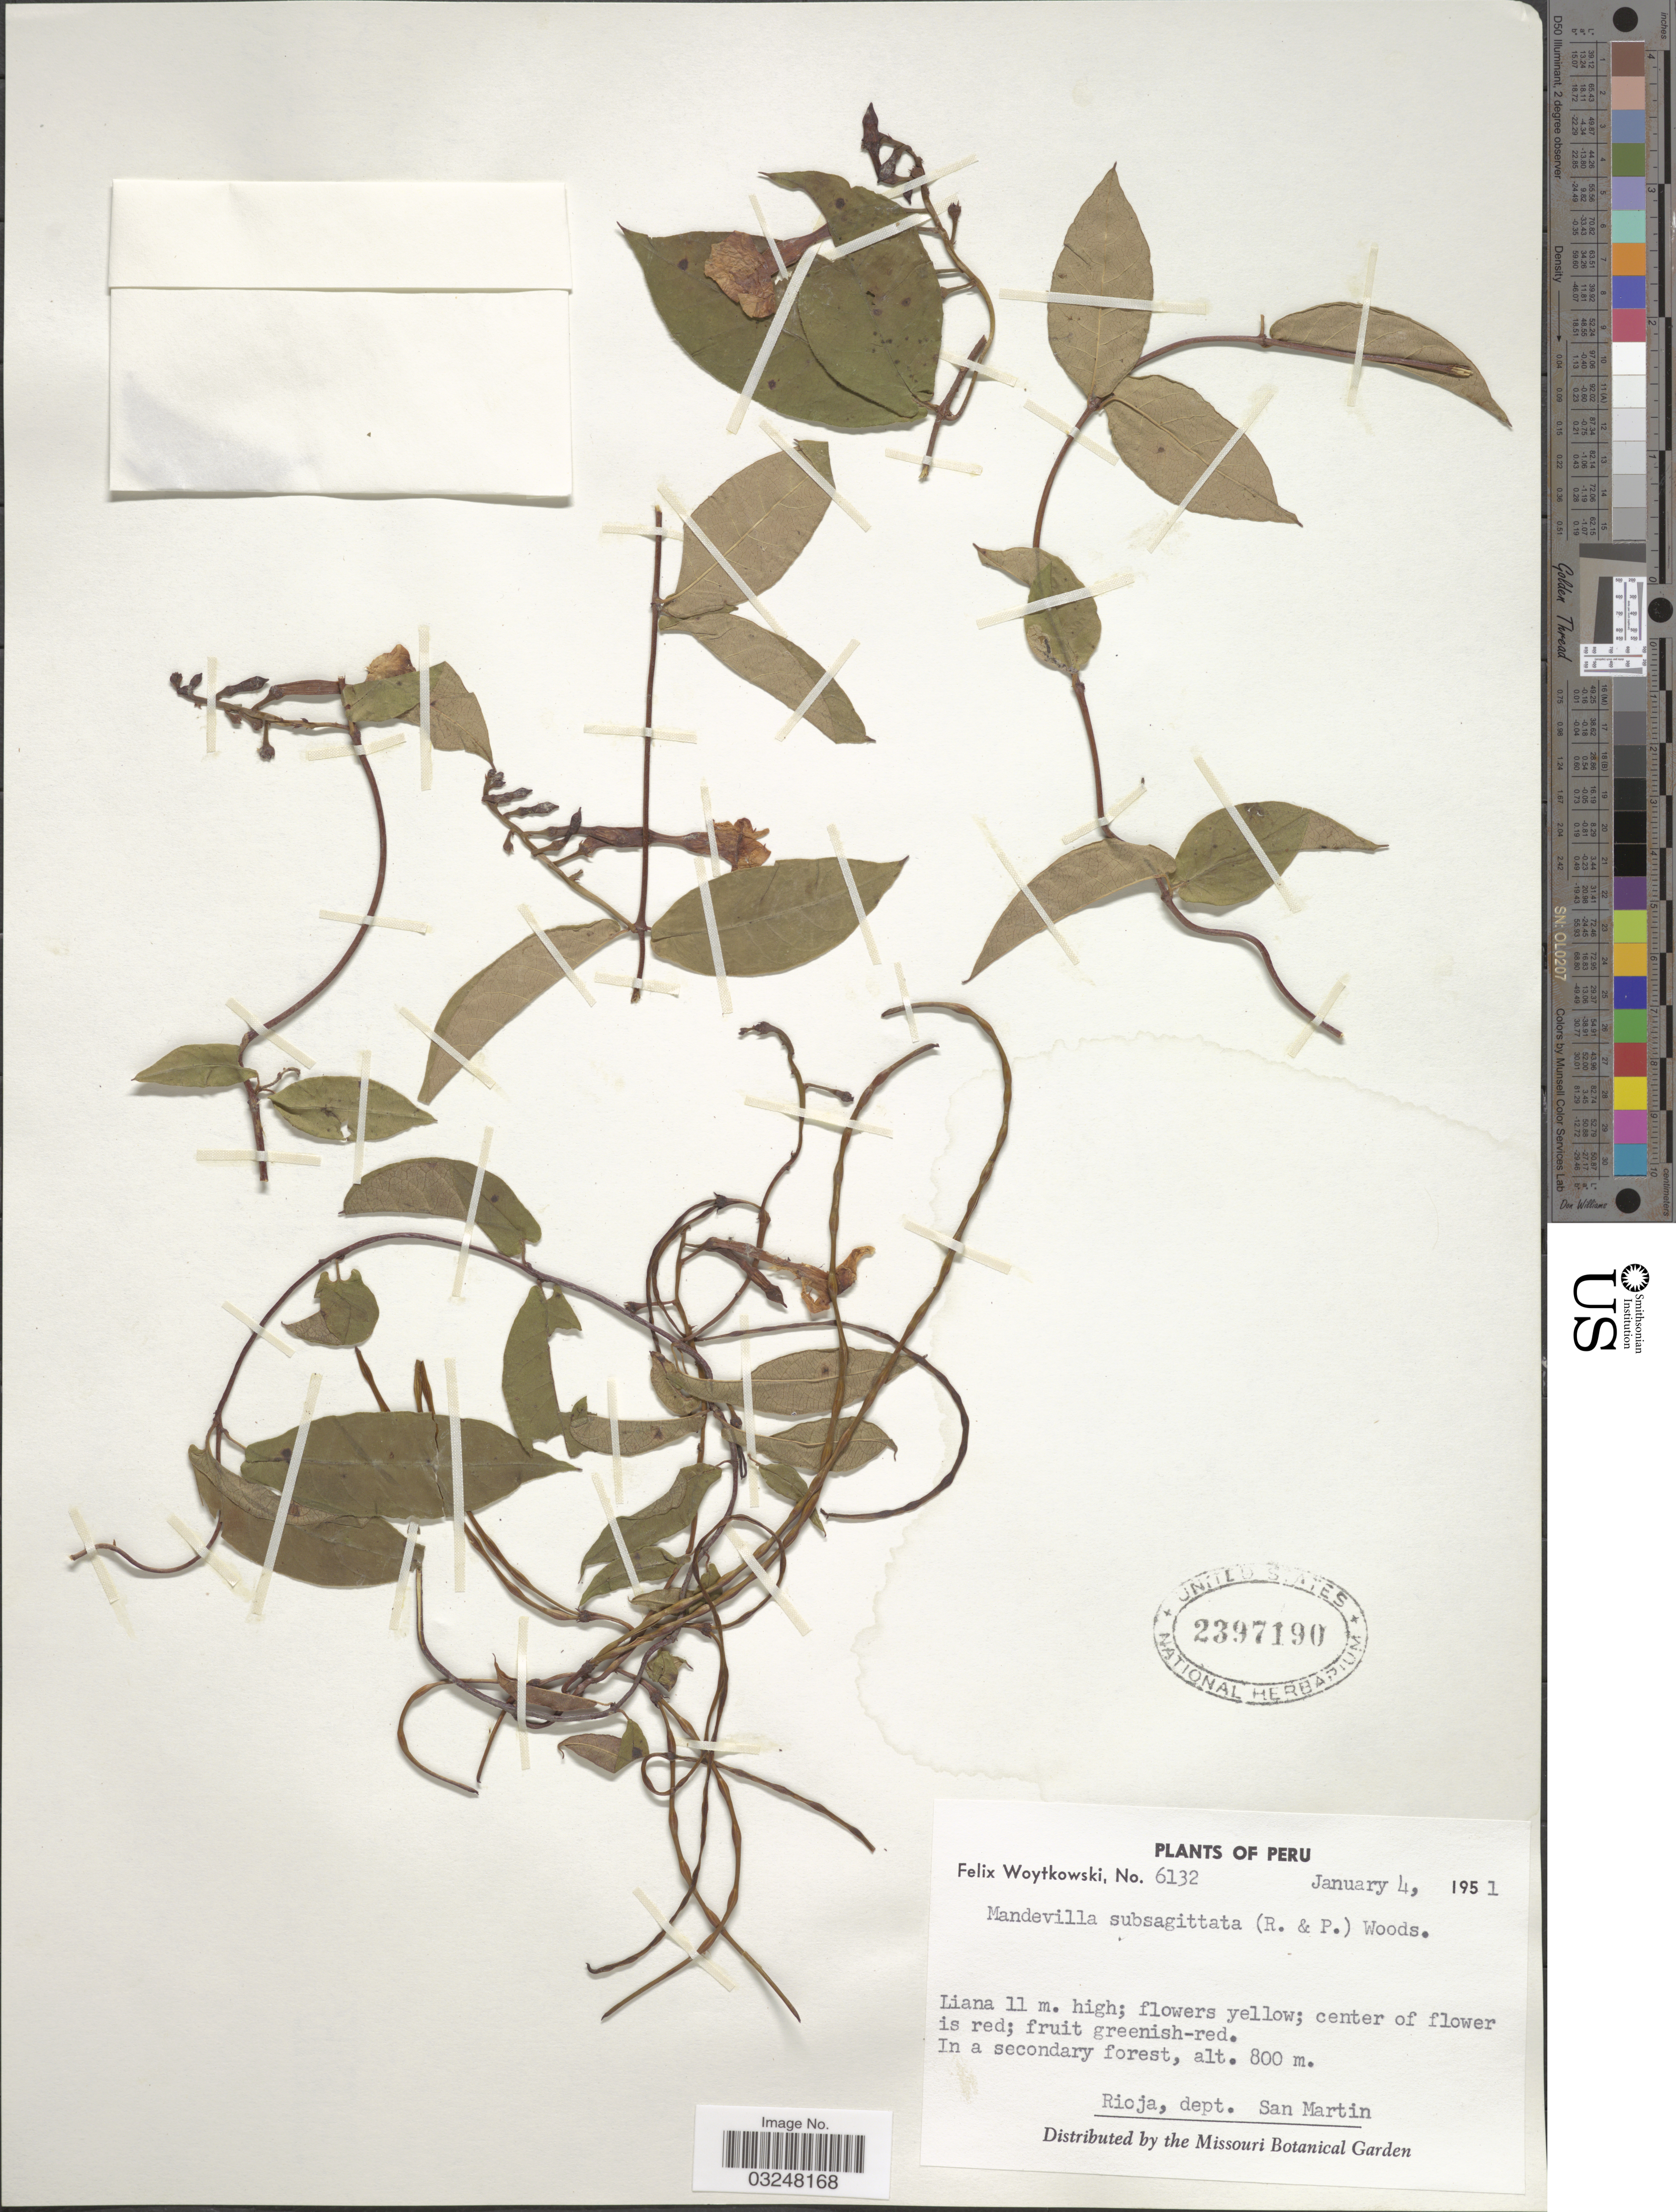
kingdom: Plantae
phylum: Tracheophyta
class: Magnoliopsida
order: Gentianales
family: Apocynaceae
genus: Mandevilla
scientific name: Mandevilla subsagittata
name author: (Ruiz & Pav.) Woodson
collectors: F. Woytkowski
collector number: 6132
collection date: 1951-01-04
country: Peru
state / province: San Martín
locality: Rioja, dept. San Martin.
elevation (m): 800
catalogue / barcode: US 2397190